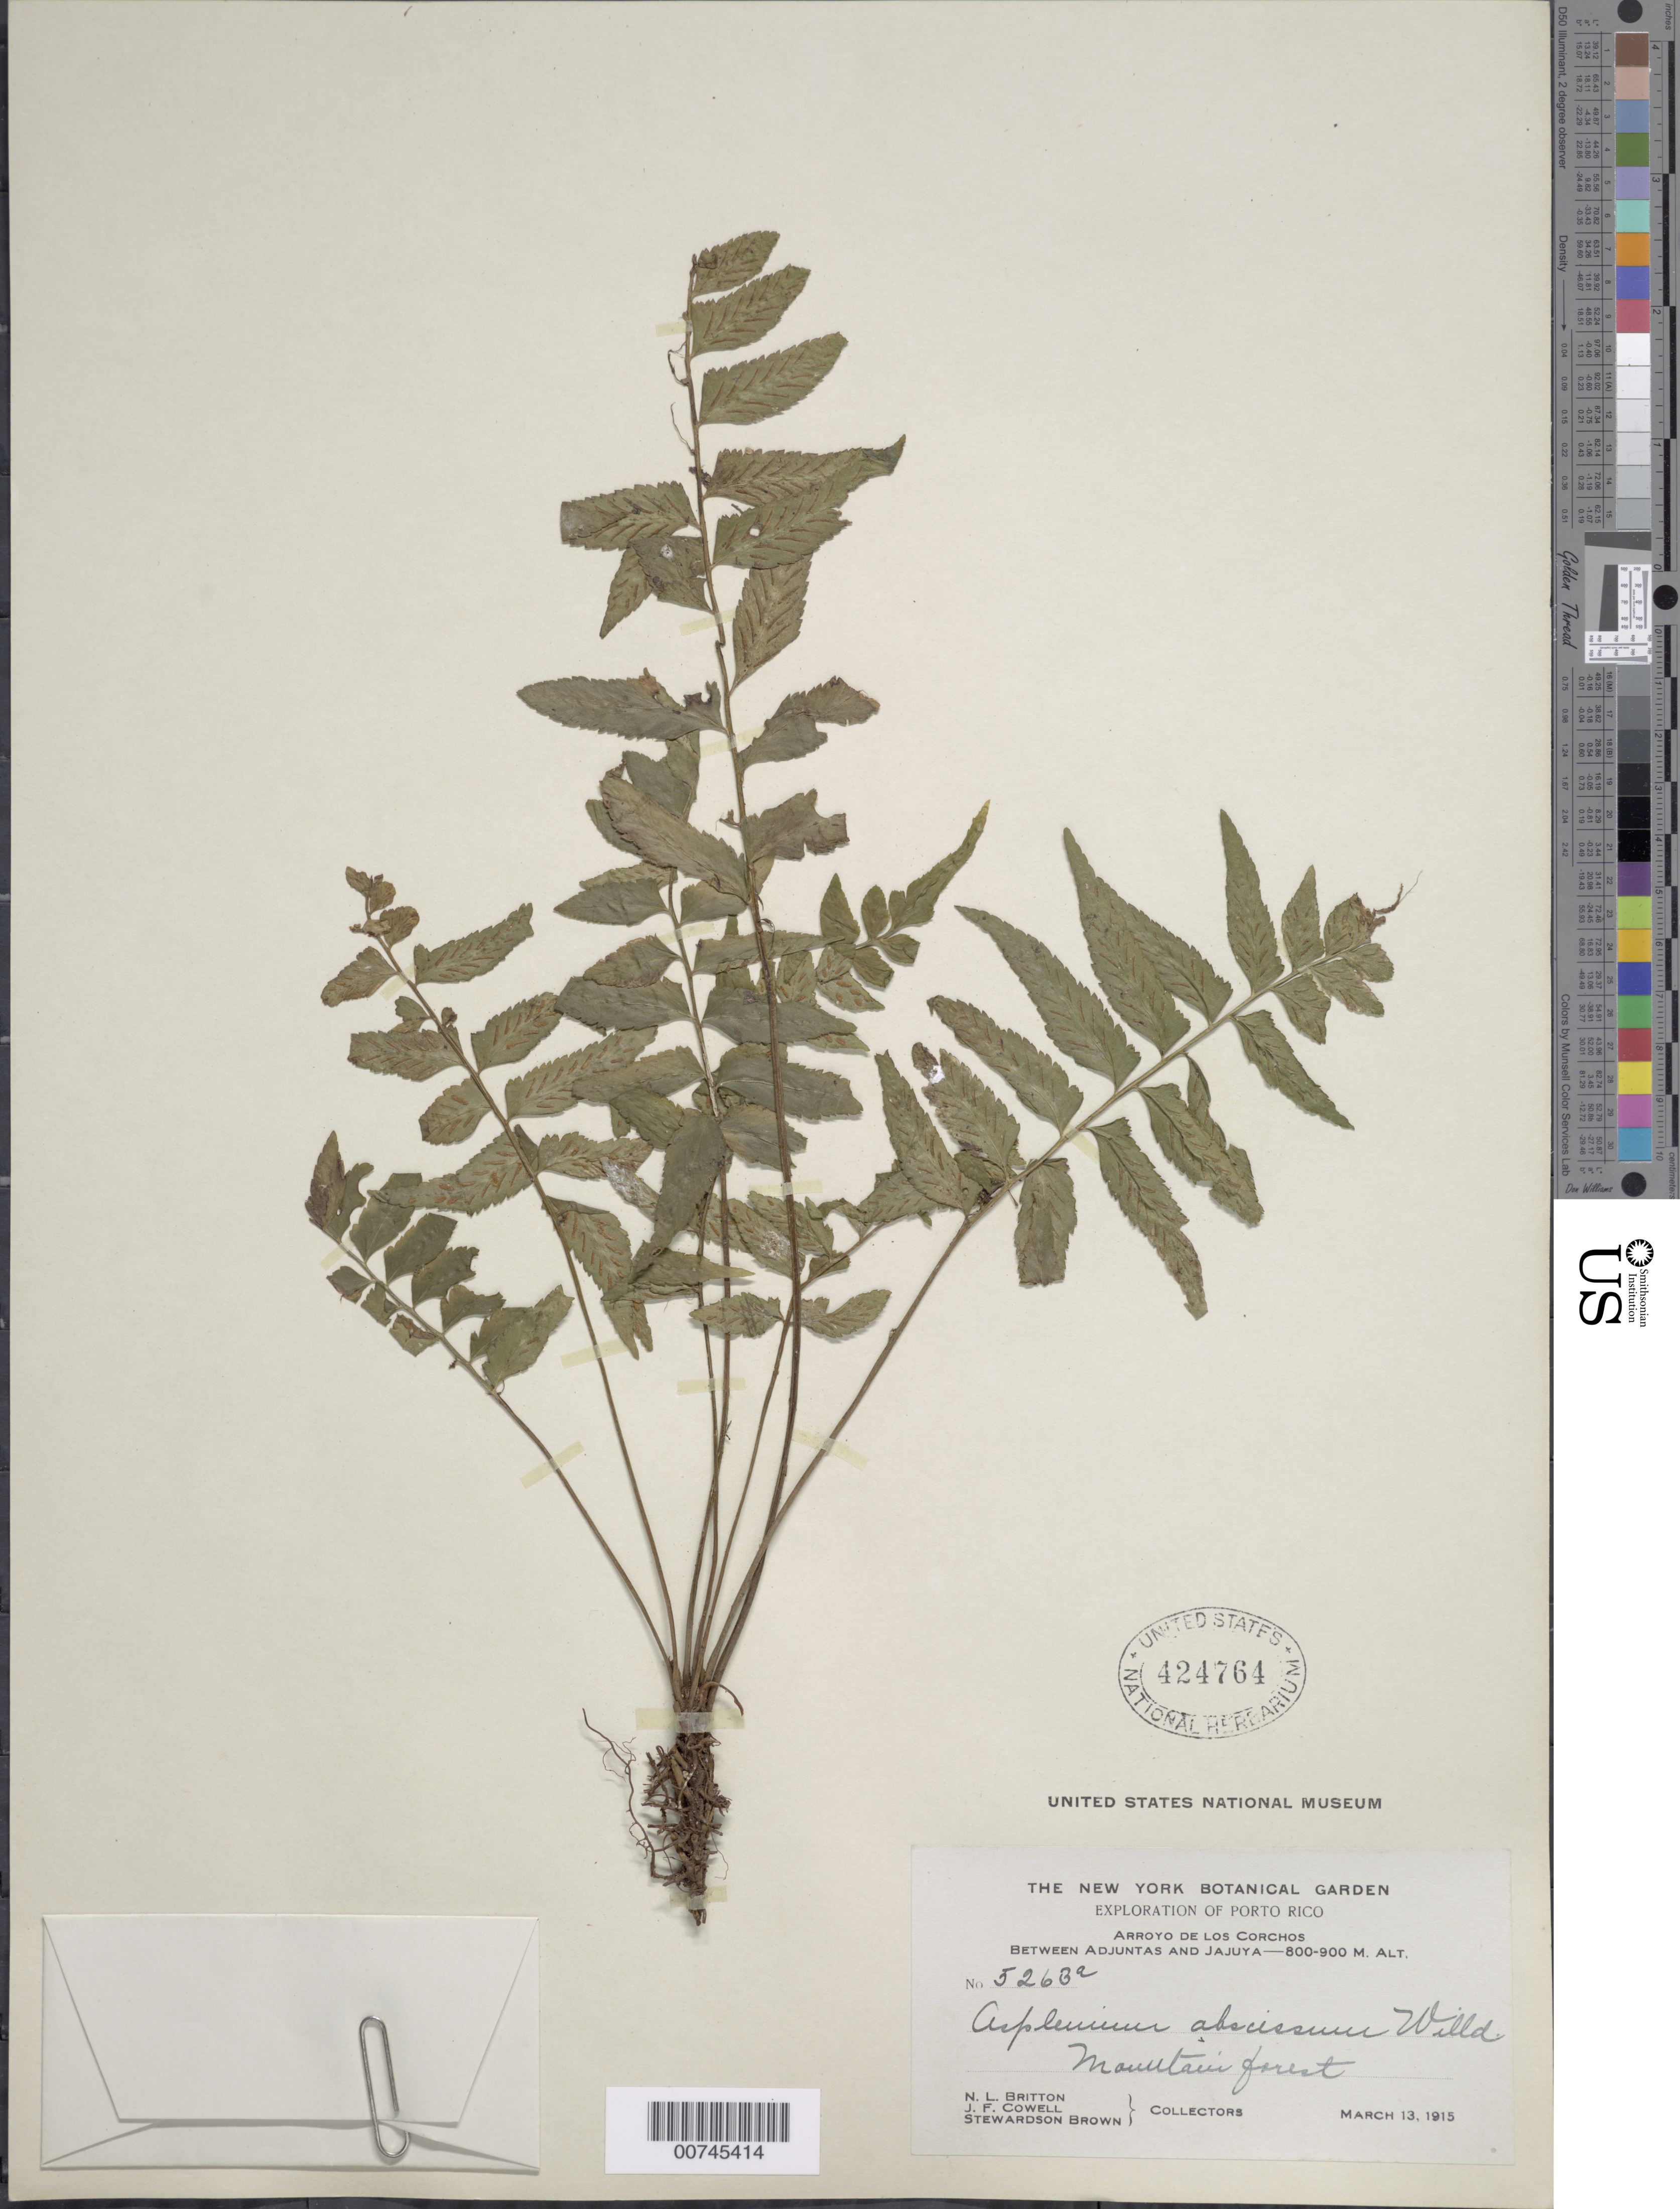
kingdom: Plantae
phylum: Tracheophyta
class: Polypodiopsida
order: Polypodiales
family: Aspleniaceae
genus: Asplenium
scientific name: Asplenium abscissum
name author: Willd.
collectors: N. Britton, J. F. Cowell & S. Brown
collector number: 526B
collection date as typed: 13 Mar 1915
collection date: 1915-03-13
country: Puerto Rico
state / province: Jayuya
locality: Between Adjuntas and Jayuya. Arroyo de los Chorros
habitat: Mountain forest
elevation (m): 800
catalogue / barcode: US 424764